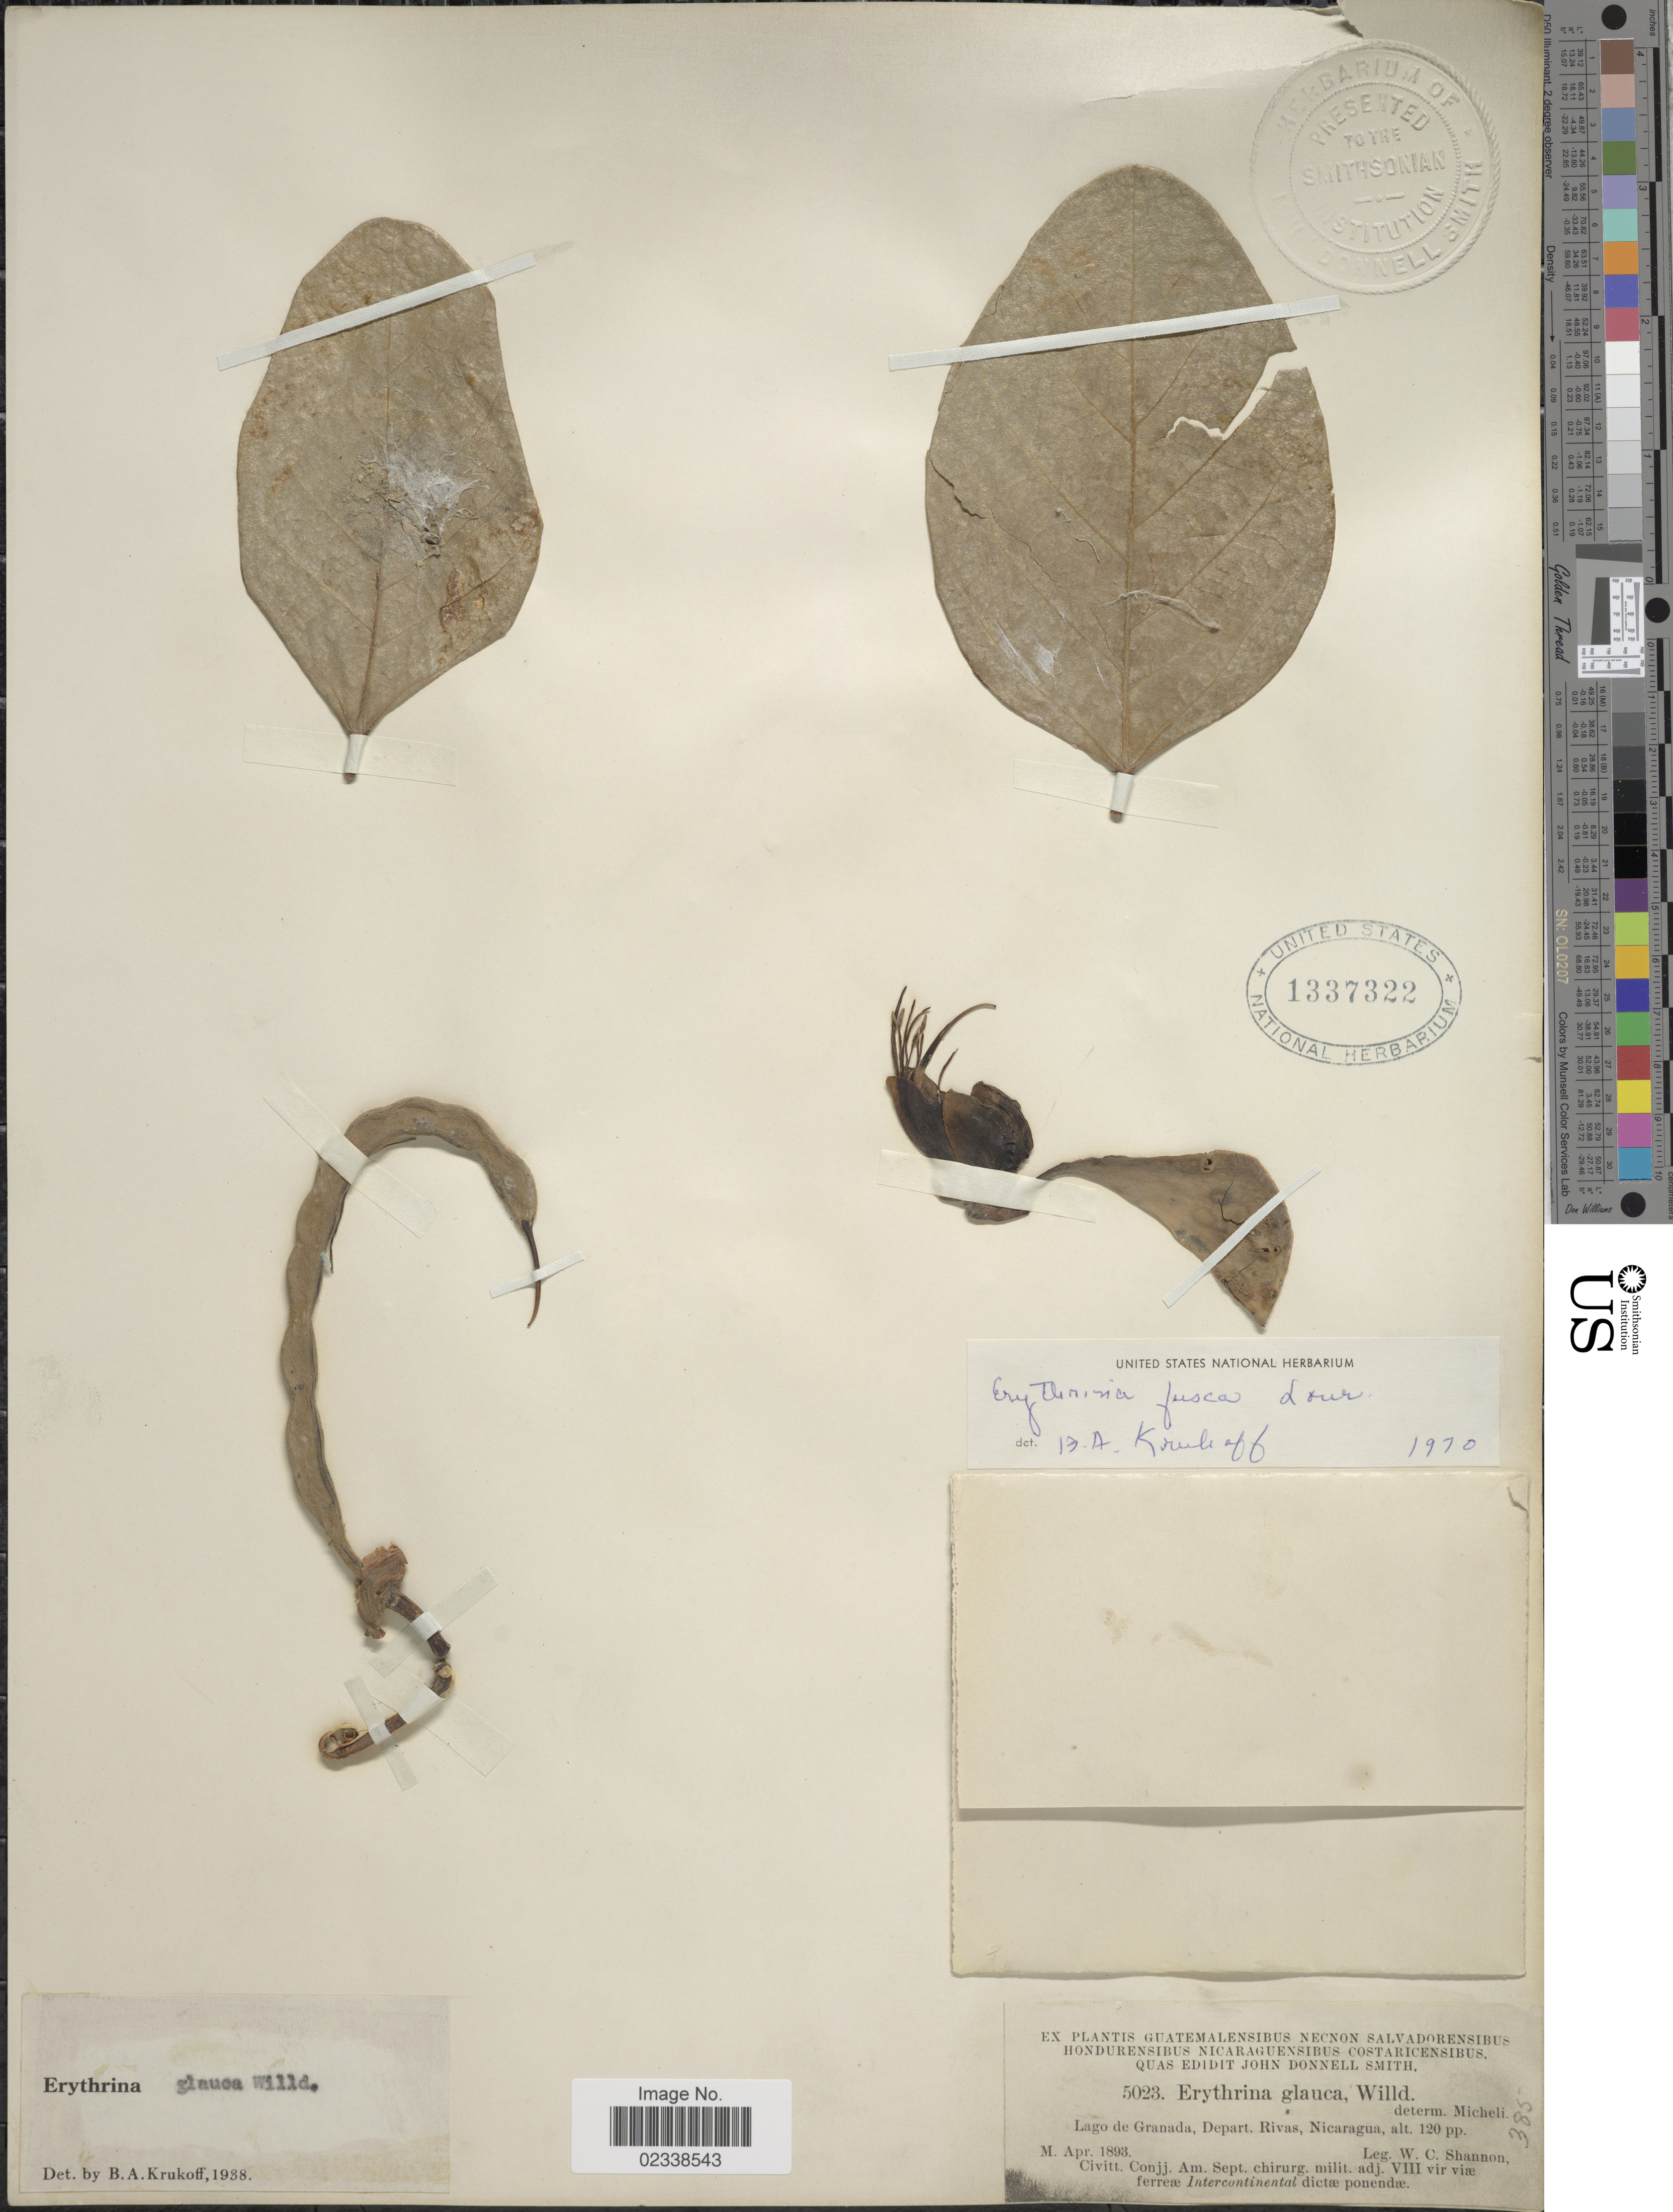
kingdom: Plantae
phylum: Tracheophyta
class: Magnoliopsida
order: Fabales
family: Fabaceae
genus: Erythrina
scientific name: Erythrina fusca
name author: Lour.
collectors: W. C. Shannon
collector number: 5023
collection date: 1893-04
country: Nicaragua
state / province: Rivas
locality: Lago de Granada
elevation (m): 37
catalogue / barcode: US 1337322